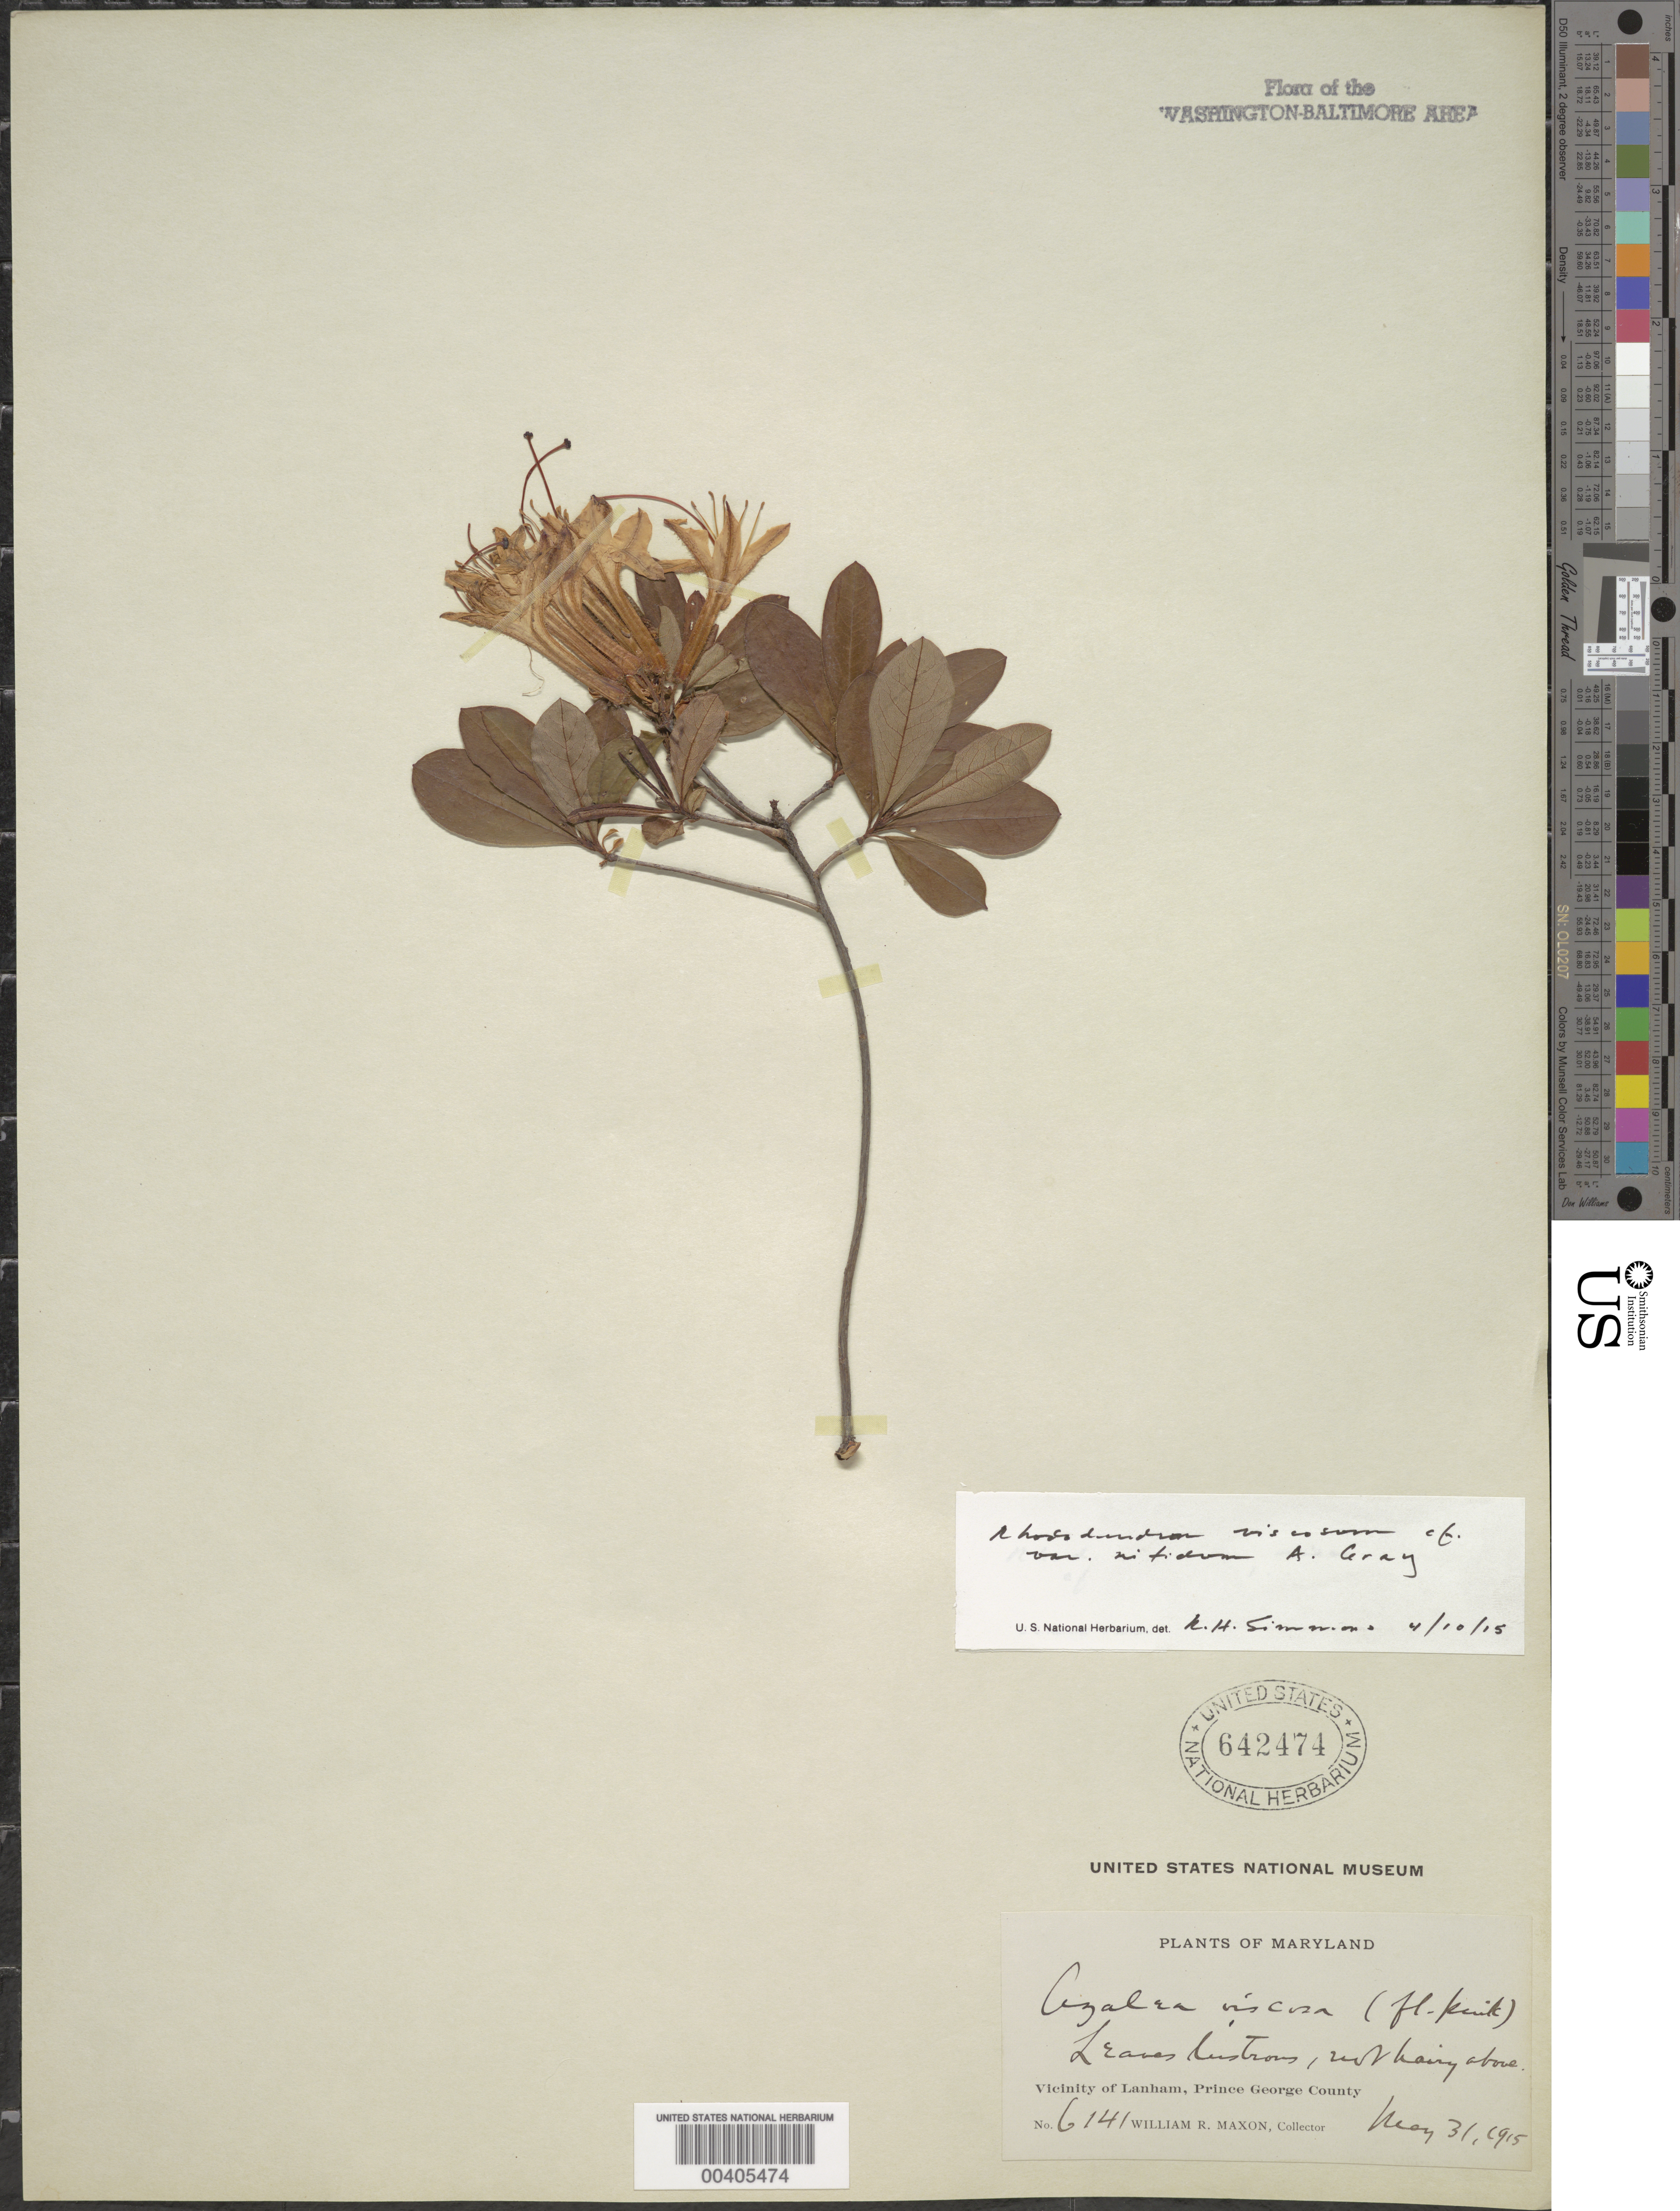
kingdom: Plantae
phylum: Tracheophyta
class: Magnoliopsida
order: Ericales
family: Ericaceae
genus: Rhododendron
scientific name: Rhododendron viscosum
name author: (L.) Torr.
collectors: W. R. Maxon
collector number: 6141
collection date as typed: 31 May 1915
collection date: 1915-05-31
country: United States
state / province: Maryland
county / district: Prince George's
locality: Lanham vicinity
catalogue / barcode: US 642474